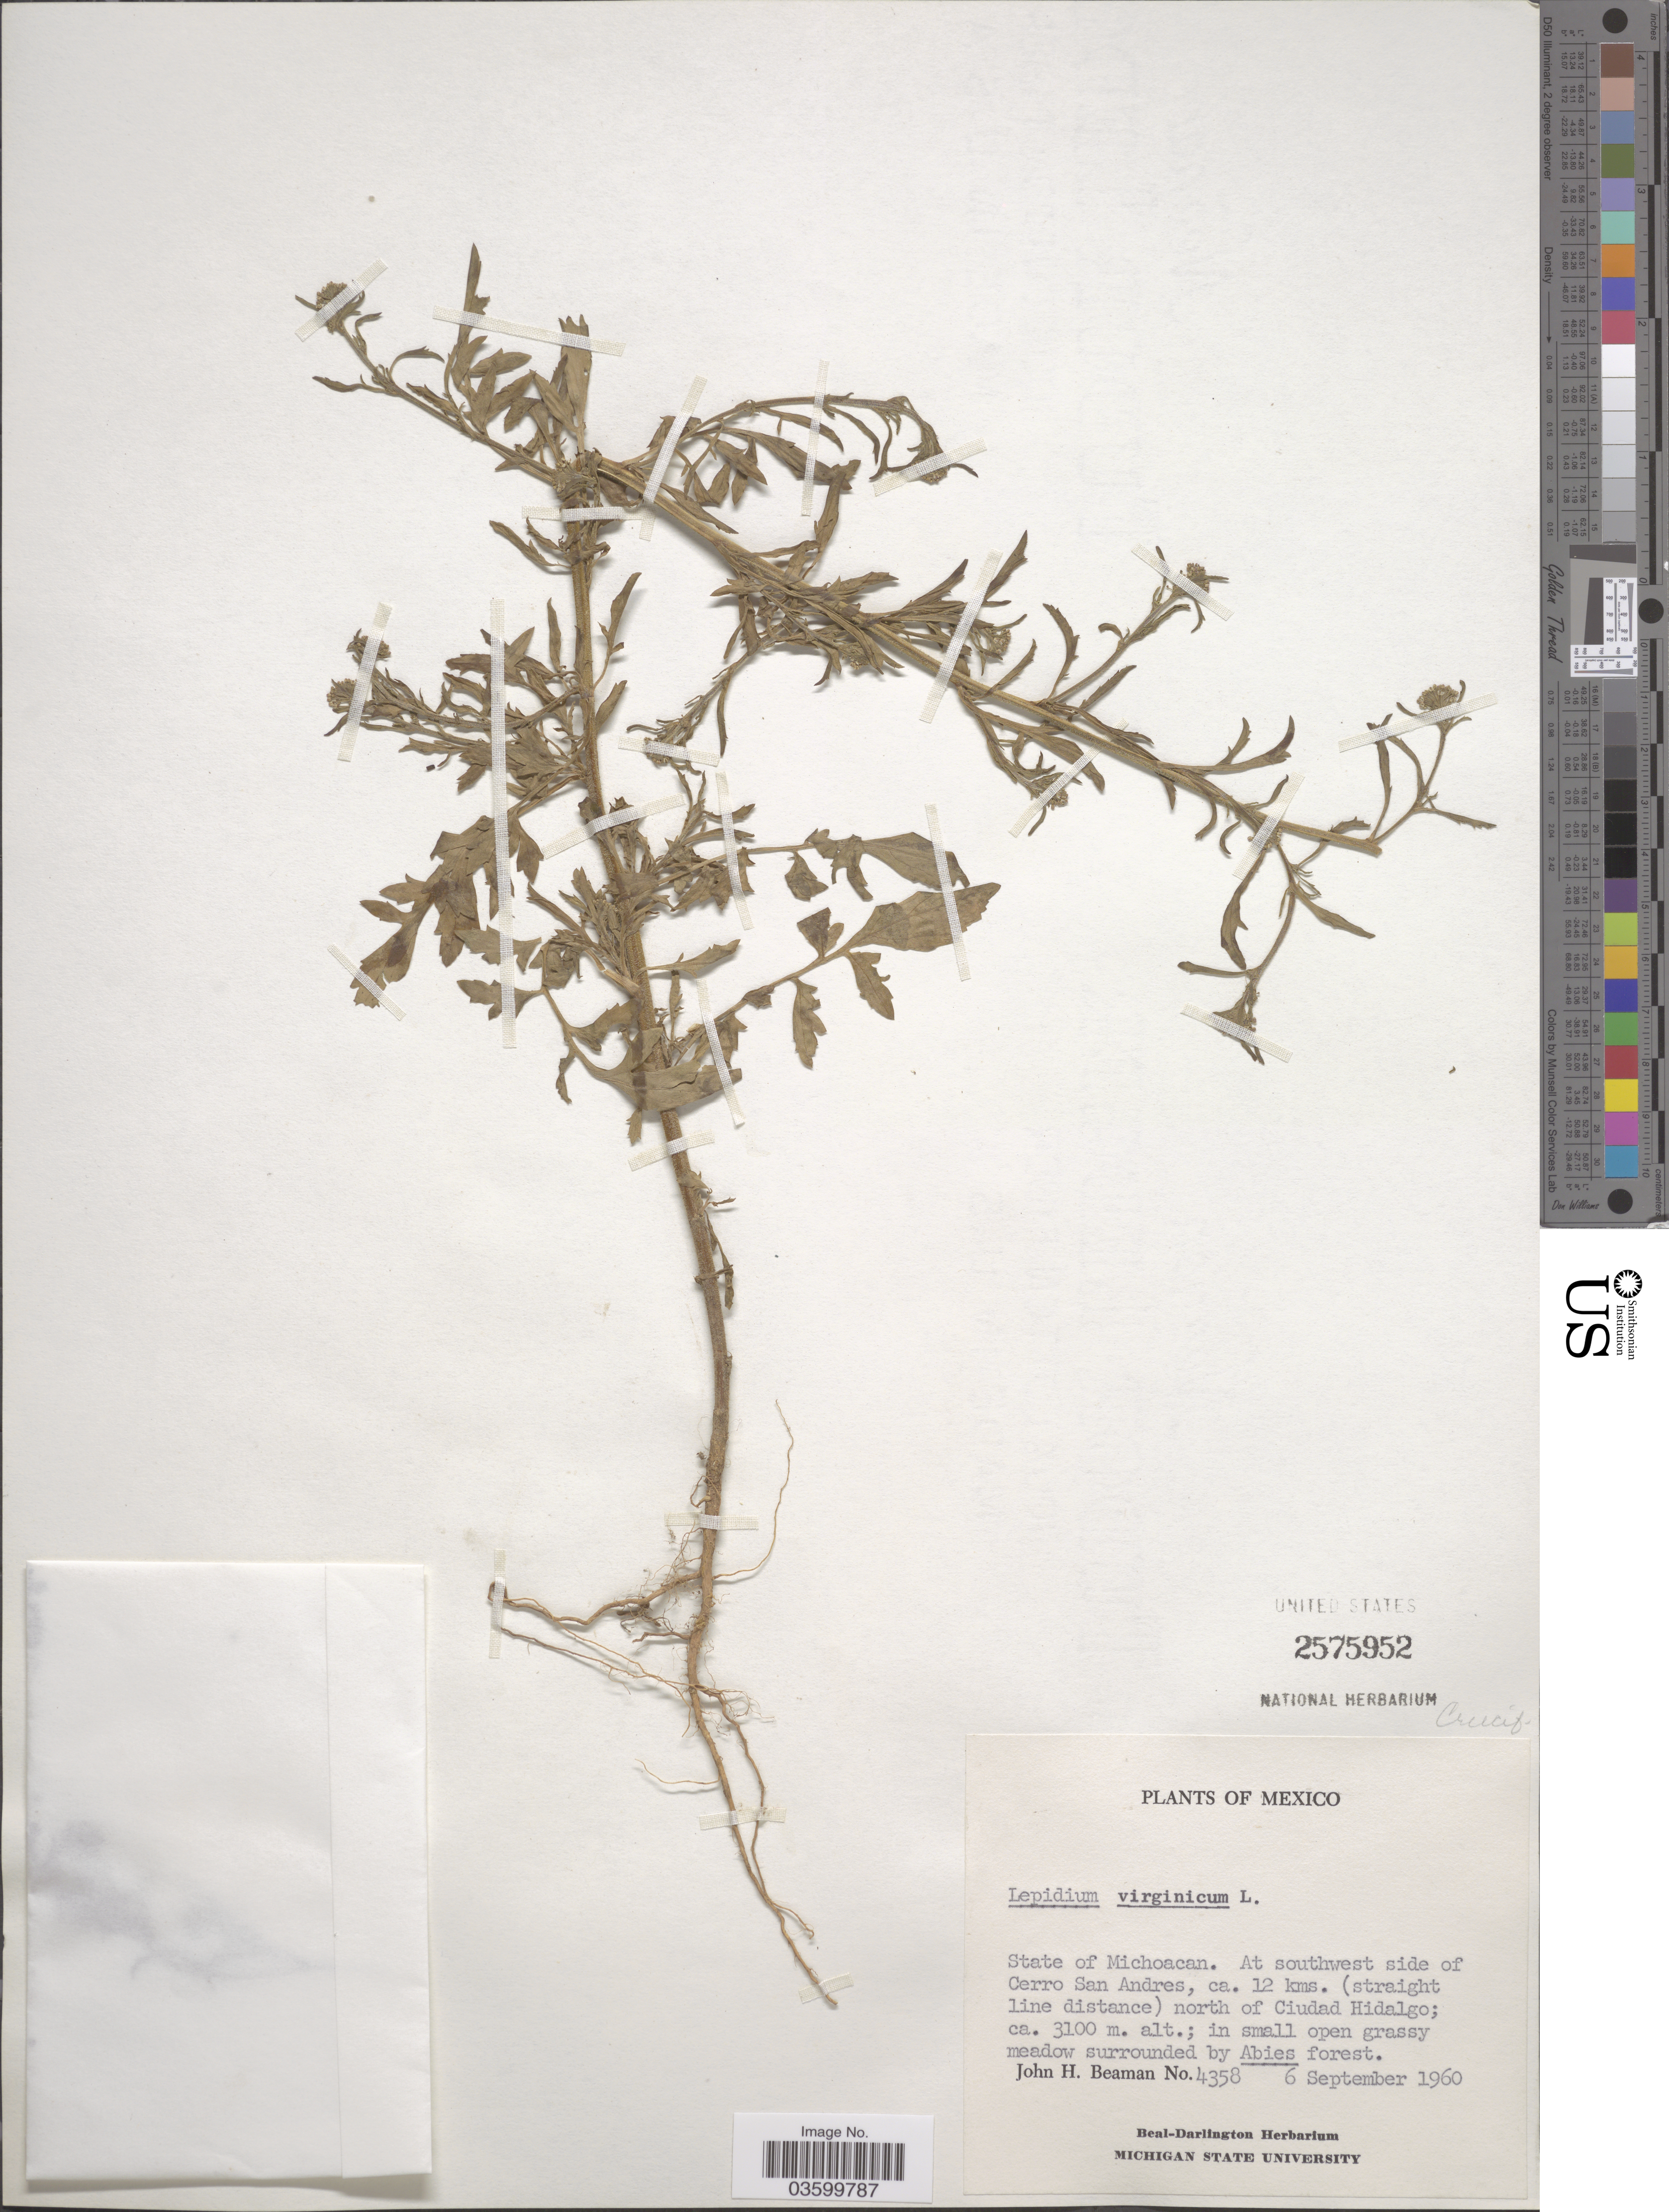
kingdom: Plantae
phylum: Tracheophyta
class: Magnoliopsida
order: Brassicales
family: Brassicaceae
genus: Lepidium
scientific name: Lepidium virginicum var. centrali-americanum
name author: (Thell.) C.L. Hitchc.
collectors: J. H. Beaman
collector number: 4358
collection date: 1960-09-06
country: Mexico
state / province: Michoacán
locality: At southwest side of Cerro San Andres, ca. 12 kms. (straight line distance) north of Ciudad Hidalgo.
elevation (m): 3100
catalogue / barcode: US 2575952